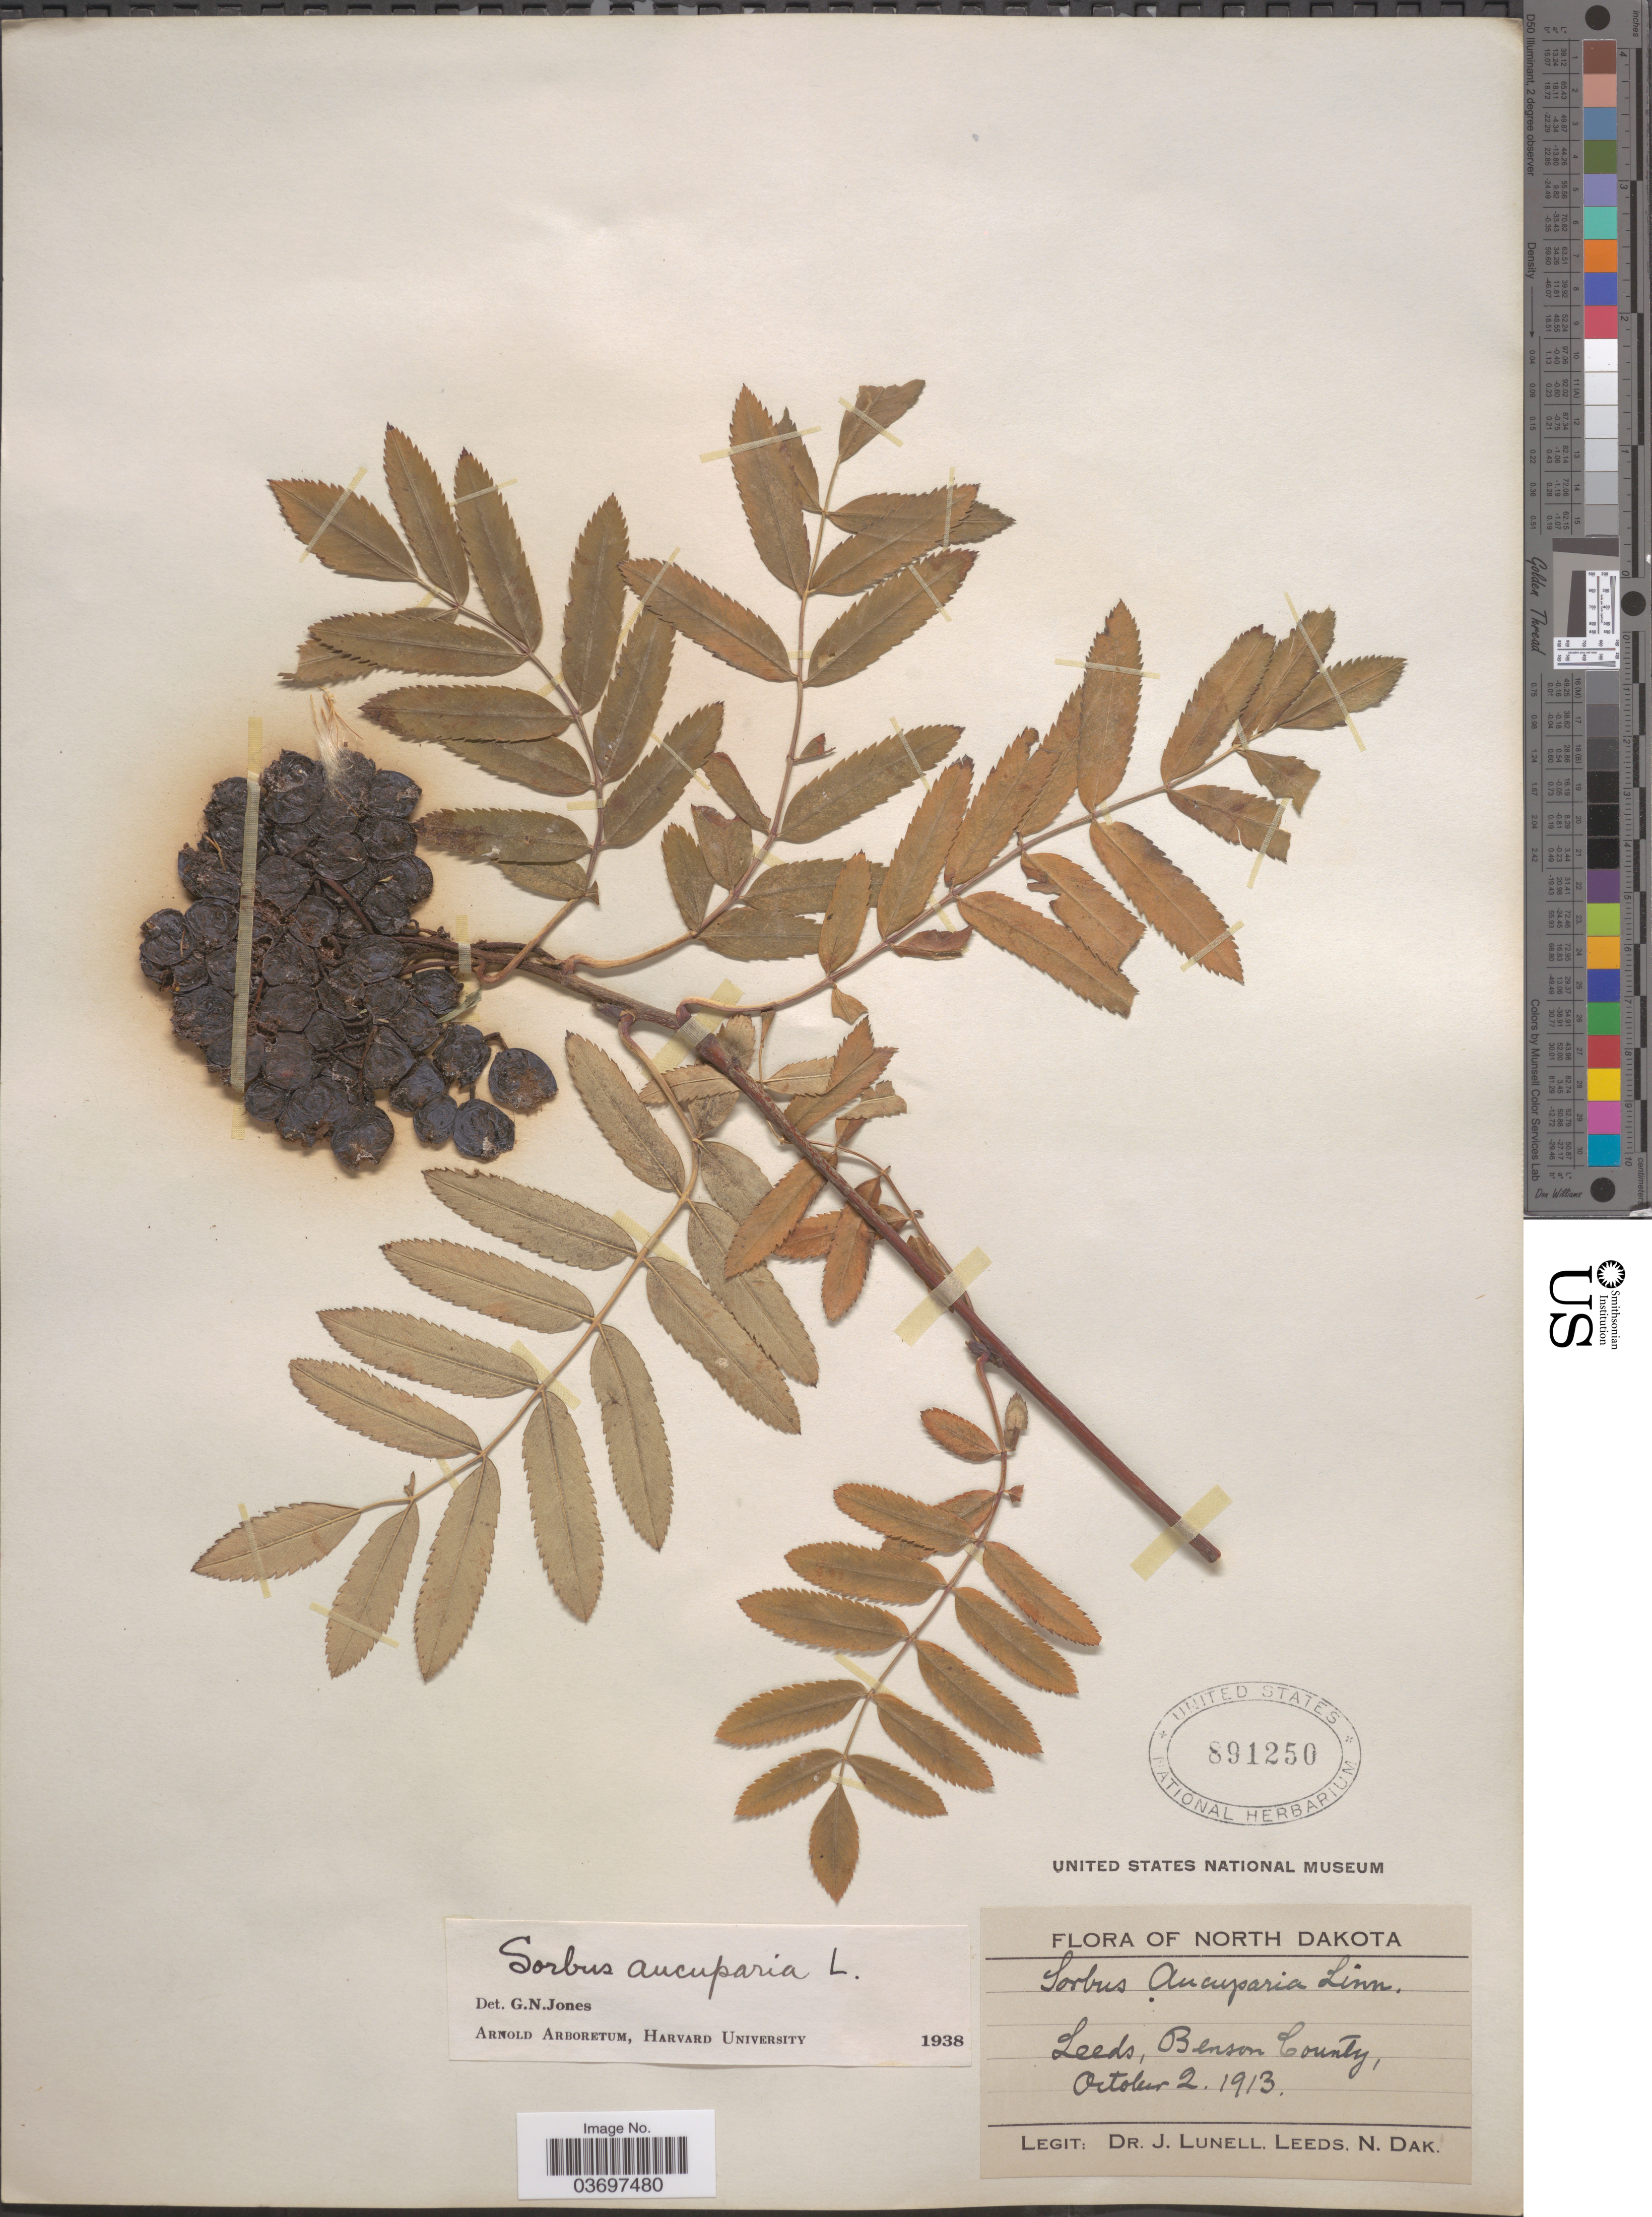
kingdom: Plantae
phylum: Tracheophyta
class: Magnoliopsida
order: Rosales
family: Rosaceae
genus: Sorbus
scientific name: Sorbus aucuparia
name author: L.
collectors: J. Lunell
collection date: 1913-10-02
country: United States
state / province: North Dakota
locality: Leeds, Benson County.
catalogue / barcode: US 891250